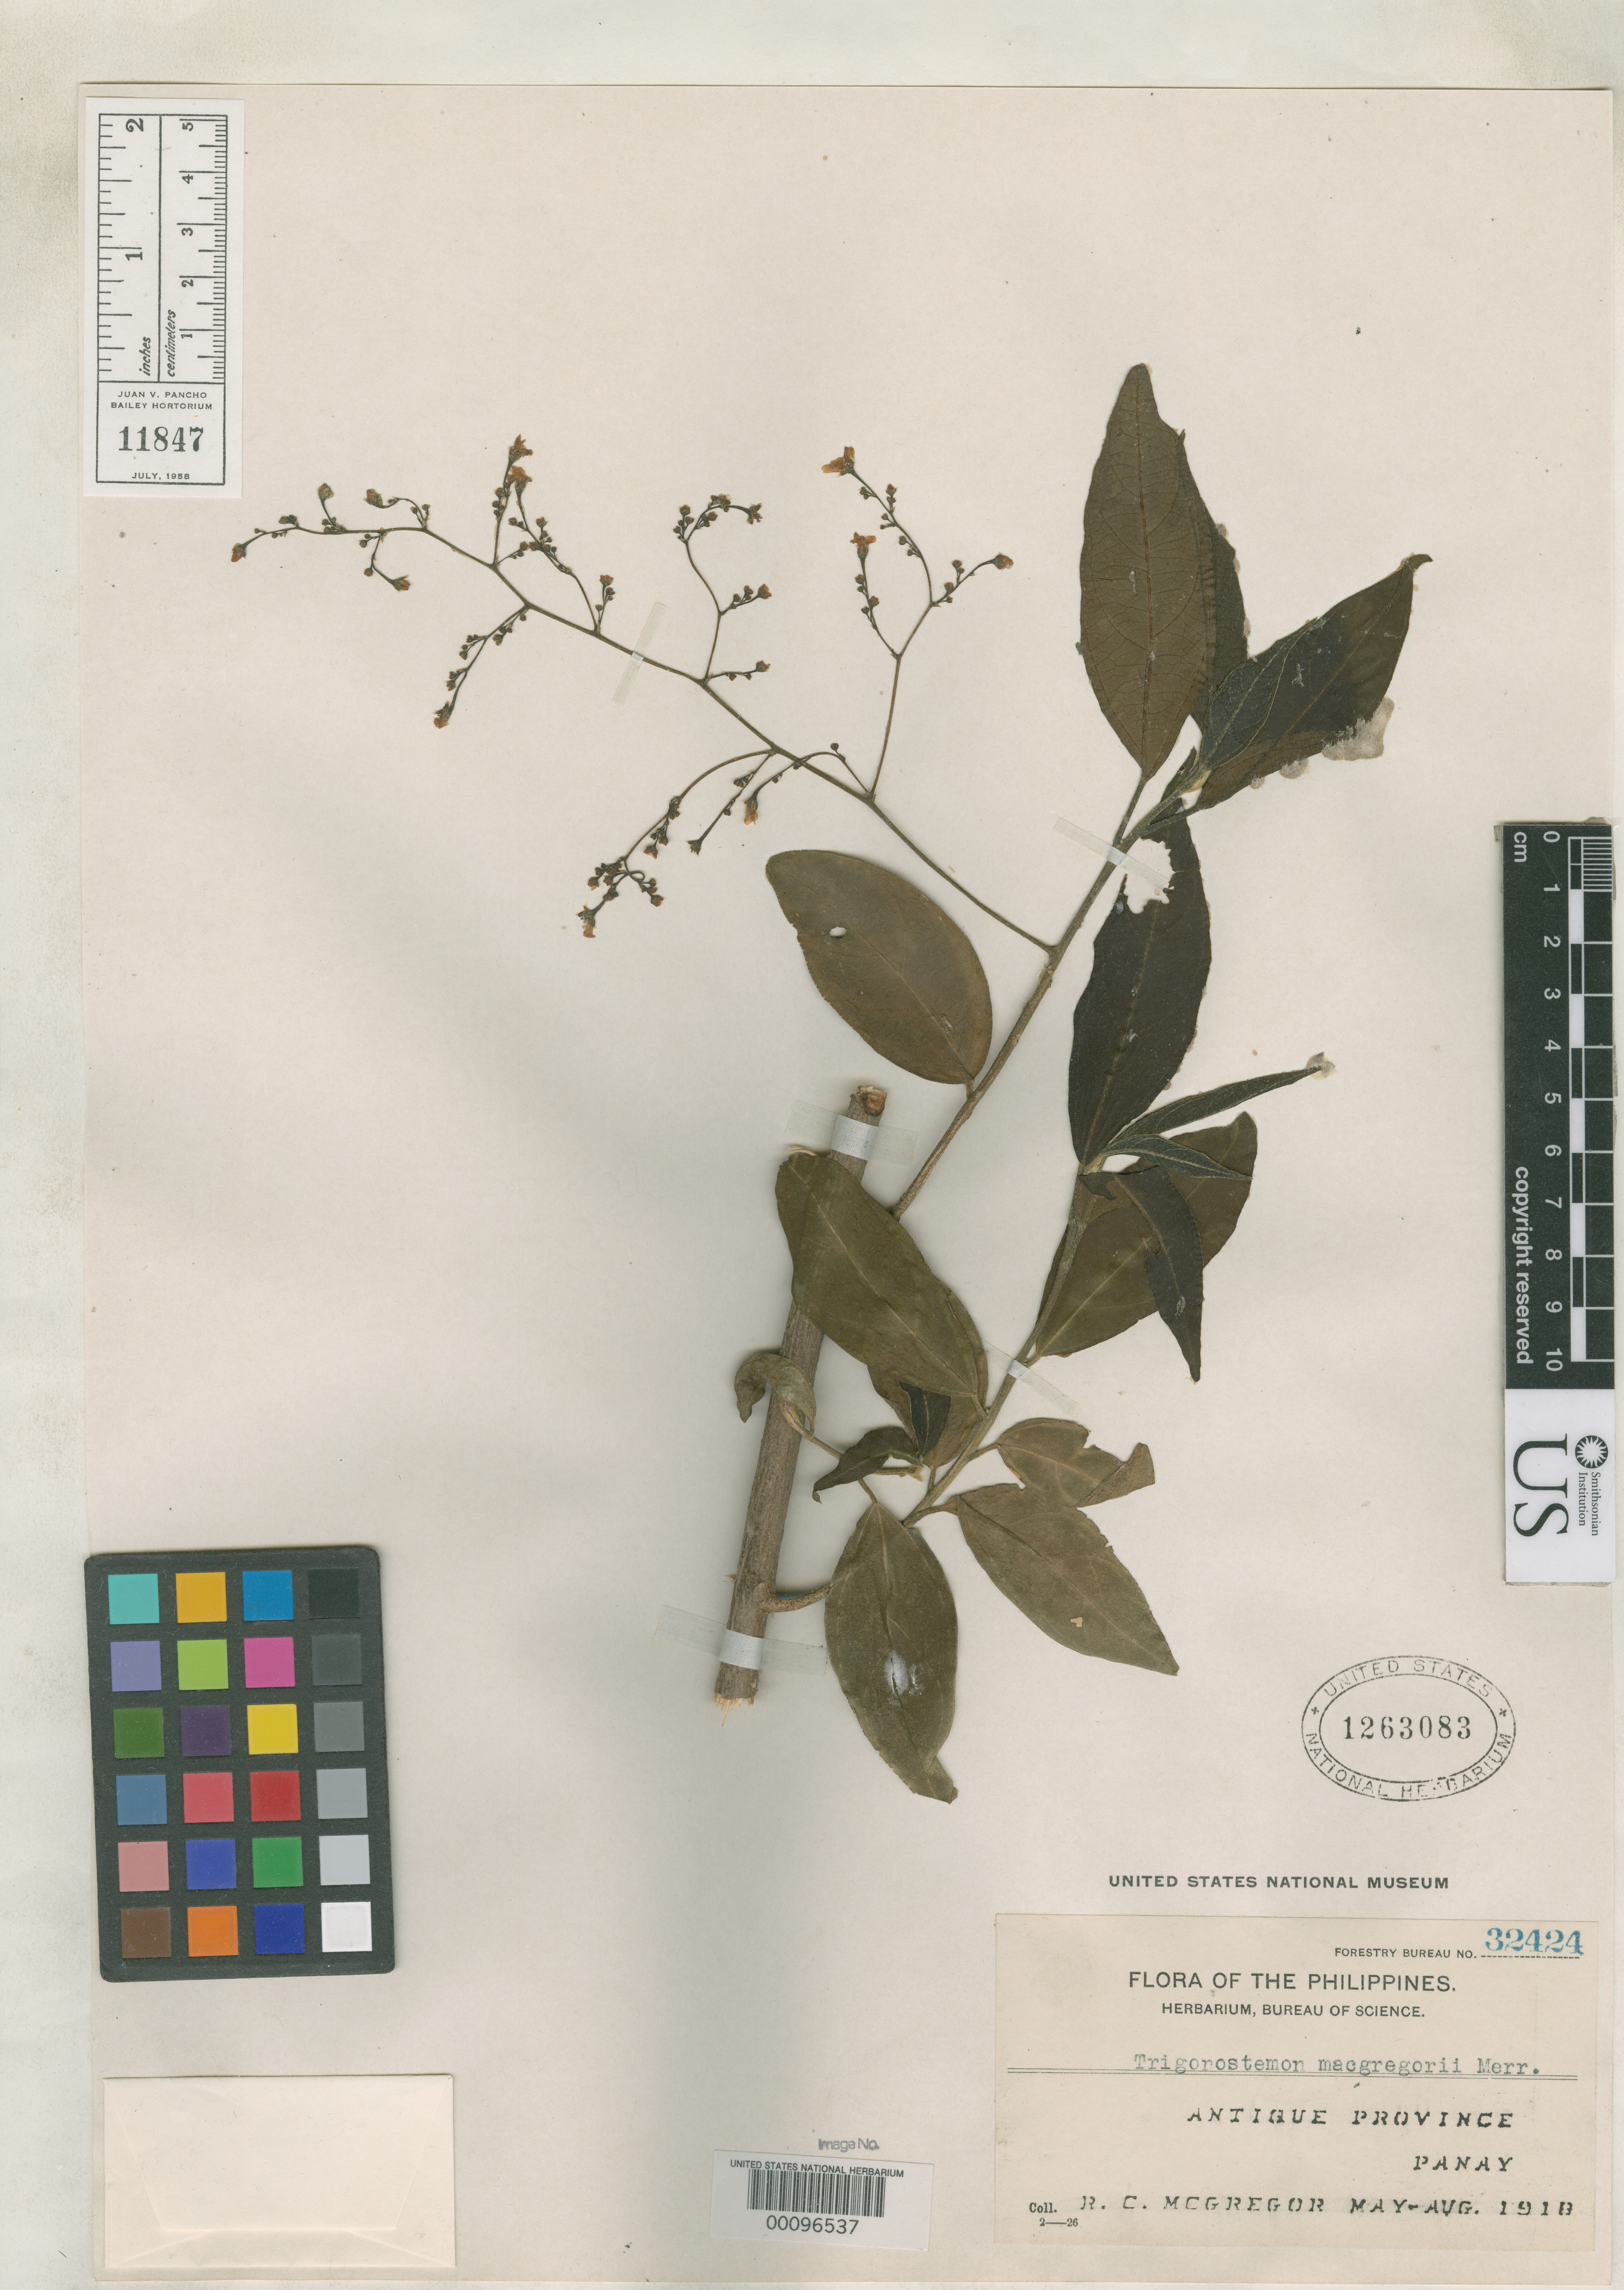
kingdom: Plantae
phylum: Tracheophyta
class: Magnoliopsida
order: Malpighiales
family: Euphorbiaceae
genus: Trigonostemon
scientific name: Trigonostemon macgregorii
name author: Merr.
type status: Isotype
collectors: R. C. McGregor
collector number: Bur. Sci. 32424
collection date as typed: Jun 1914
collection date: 1914-06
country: Philippines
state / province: Western Visayas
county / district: Antique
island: Panay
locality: Culasi.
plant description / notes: Protologue cites collection date of 3 June 1918 (May-Aug 1918 on label).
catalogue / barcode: US 1263083